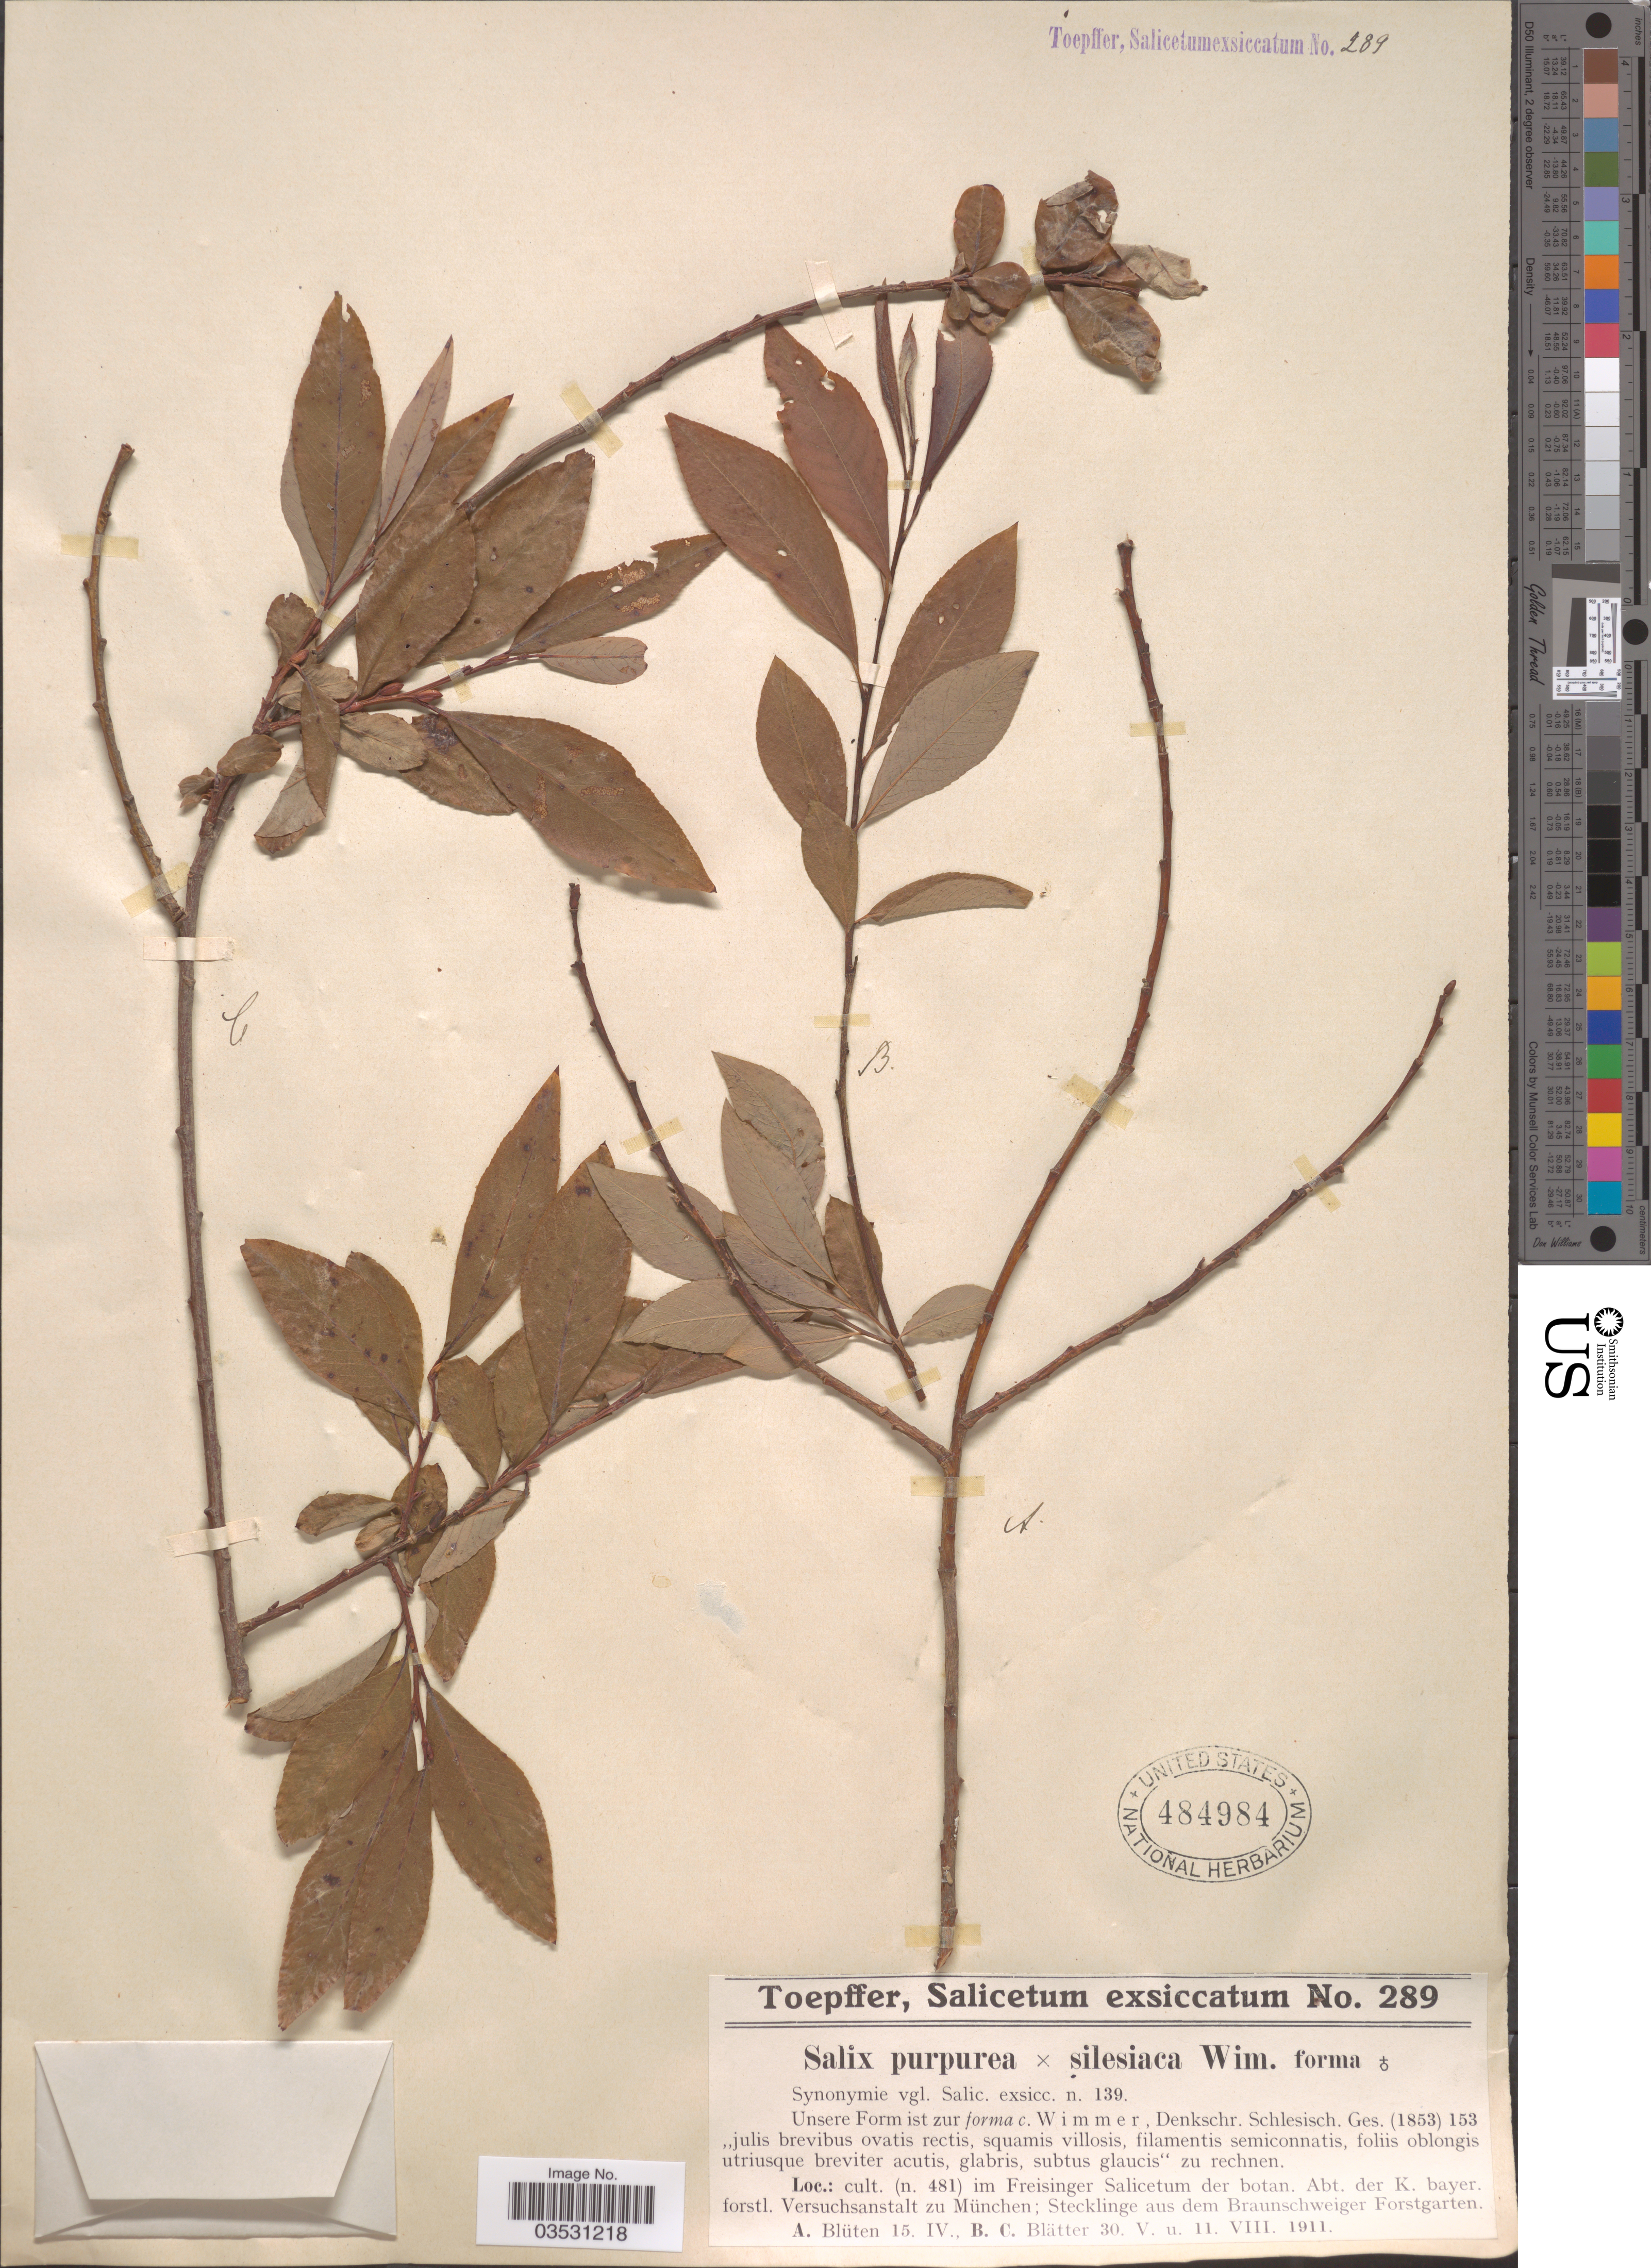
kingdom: Plantae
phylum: Tracheophyta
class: Magnoliopsida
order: Malpighiales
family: Salicaceae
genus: Salix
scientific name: Salix purpurea x S. silesiaca Willd.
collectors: A. Toepffer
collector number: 289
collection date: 1911-04-15/1911-08-11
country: Germany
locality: Cult. (n. 481) im Freisinger Salicetum der botan. Abt. der K. bayer. forstl. Versuchsanstalt zu München zu München; Stecklinge aus dem Braunschweiger Forstgarten.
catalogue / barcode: US 484984